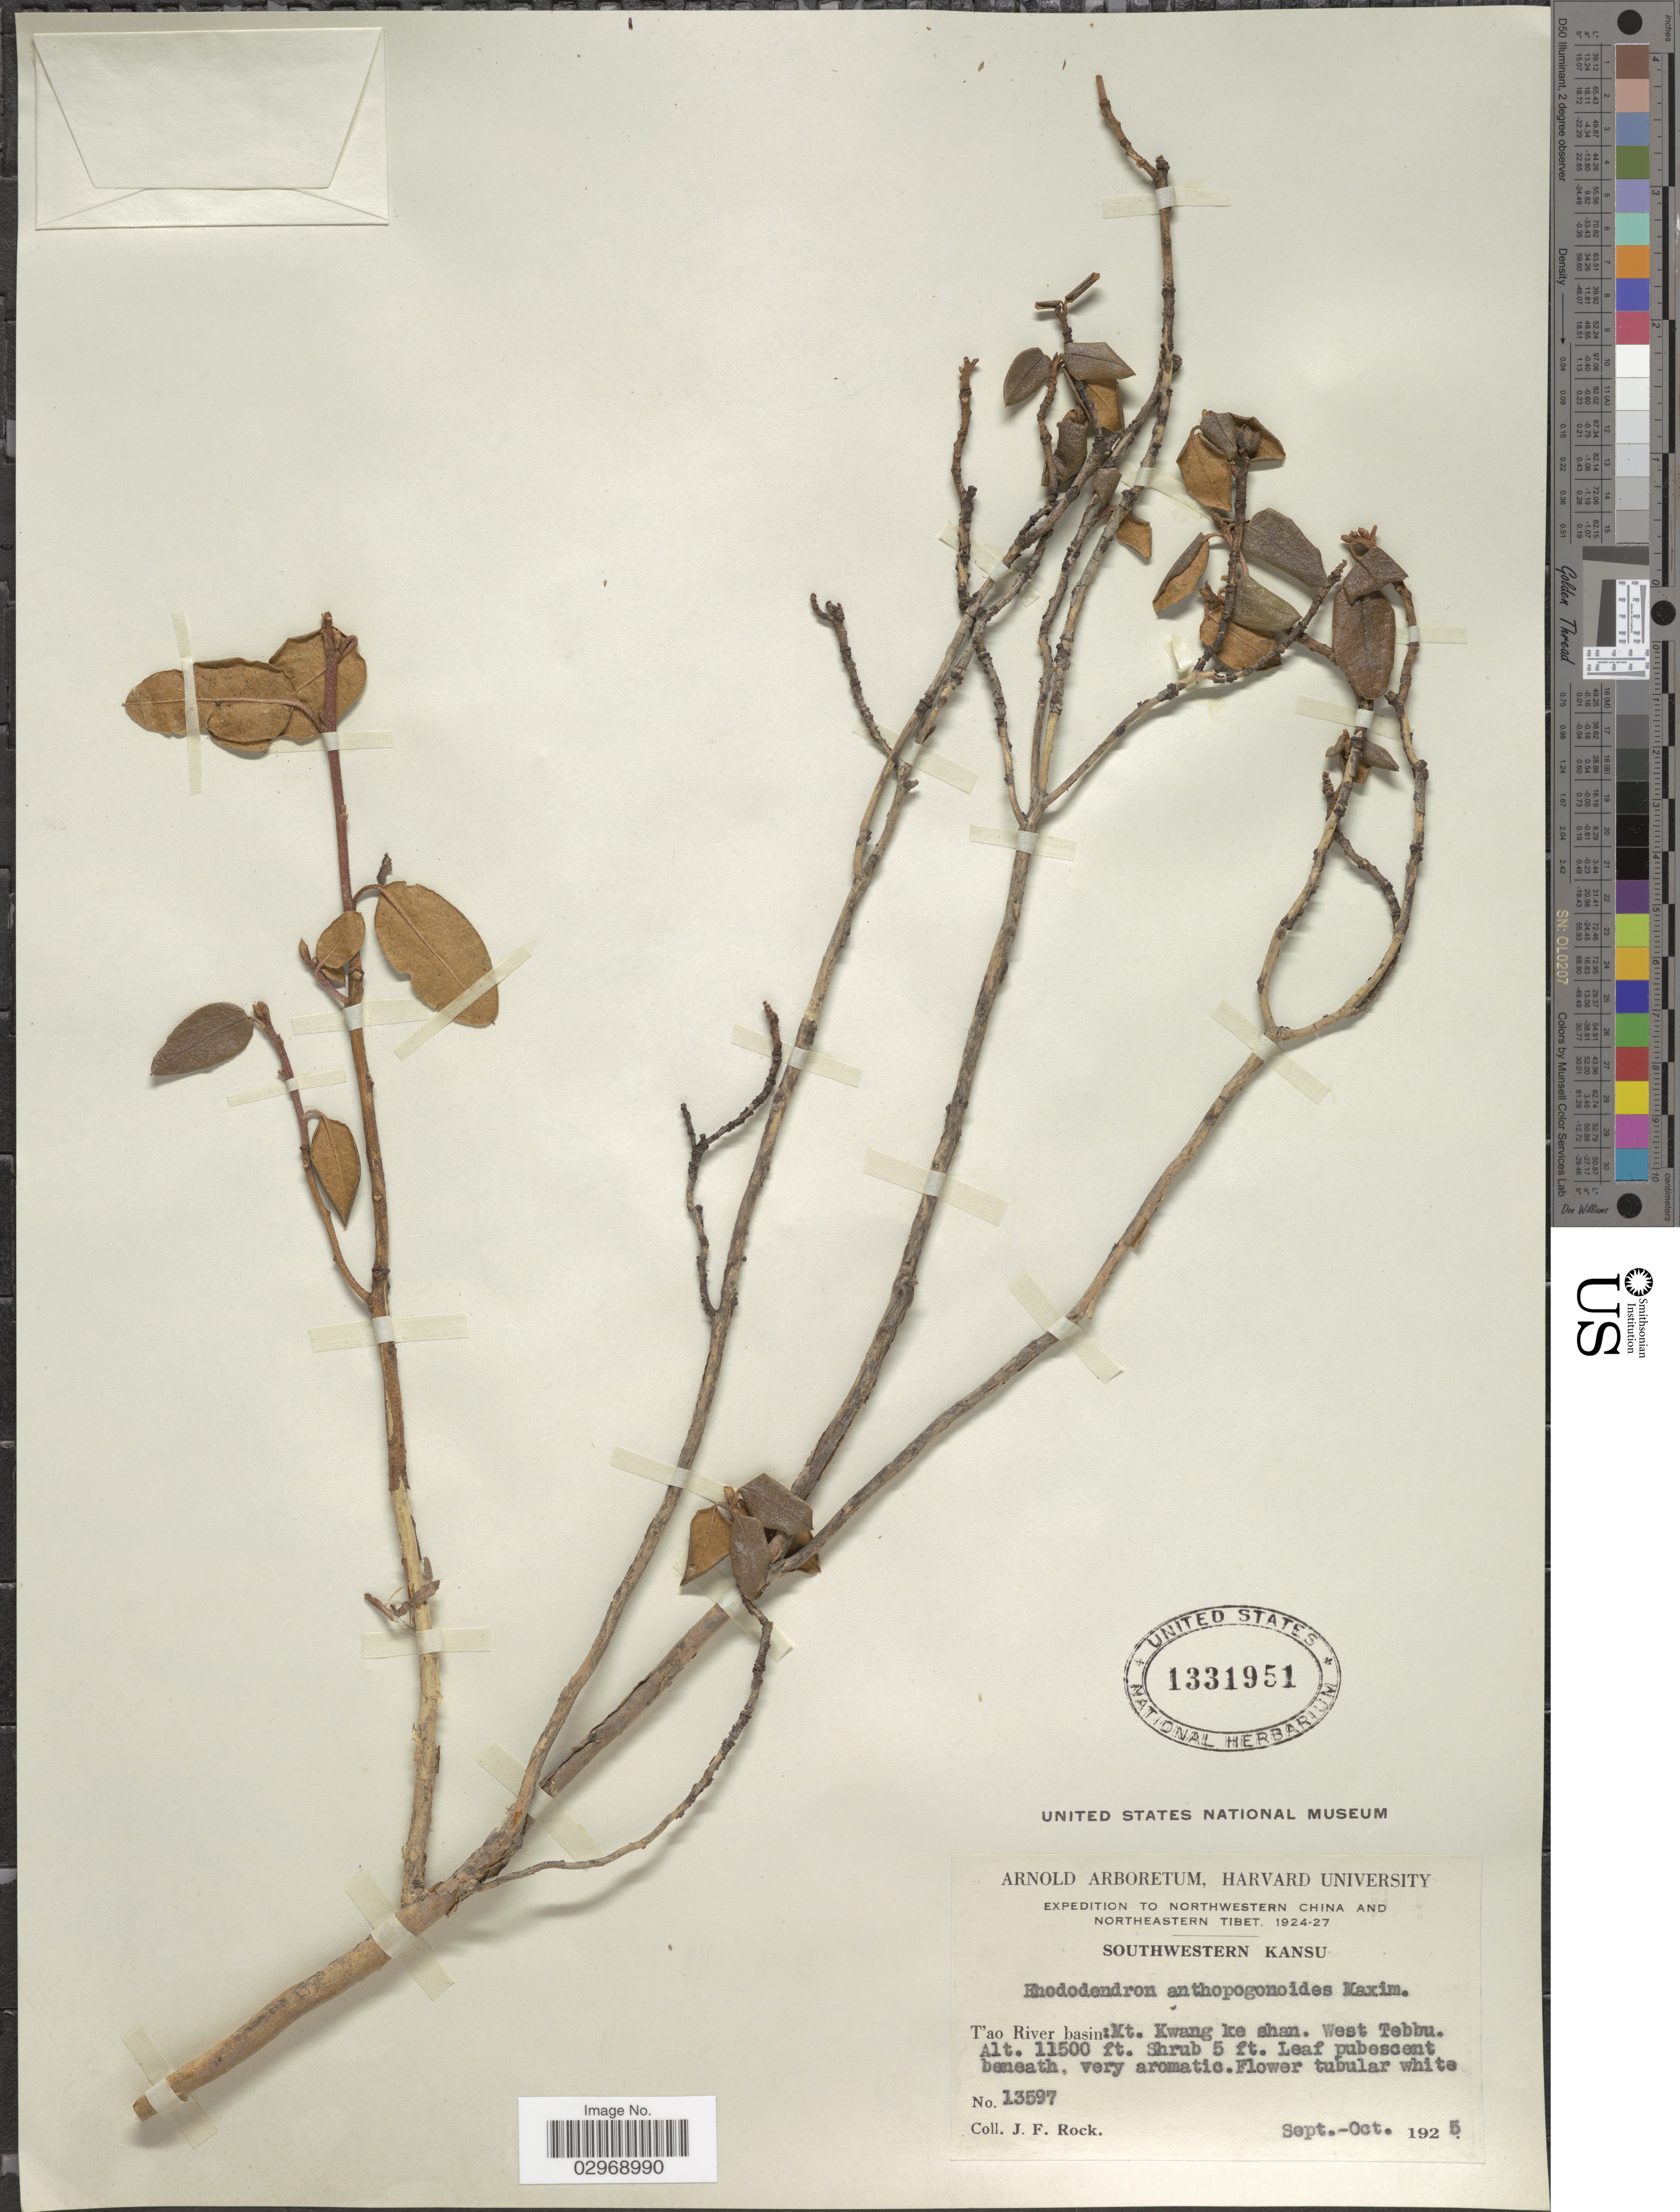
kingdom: Plantae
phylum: Tracheophyta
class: Magnoliopsida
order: Ericales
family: Ericaceae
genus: Rhododendron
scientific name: Rhododendron anthopogonoides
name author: Maxim.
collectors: J. Rock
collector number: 13597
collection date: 1925-09/1925-10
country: China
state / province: Gansu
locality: Northwestern China and Northeastern Tibet. Southwestern Kansu. T'ao River basin: Mt. Kwang ke shan. West Tebbu.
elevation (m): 3505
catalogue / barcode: US 1331951